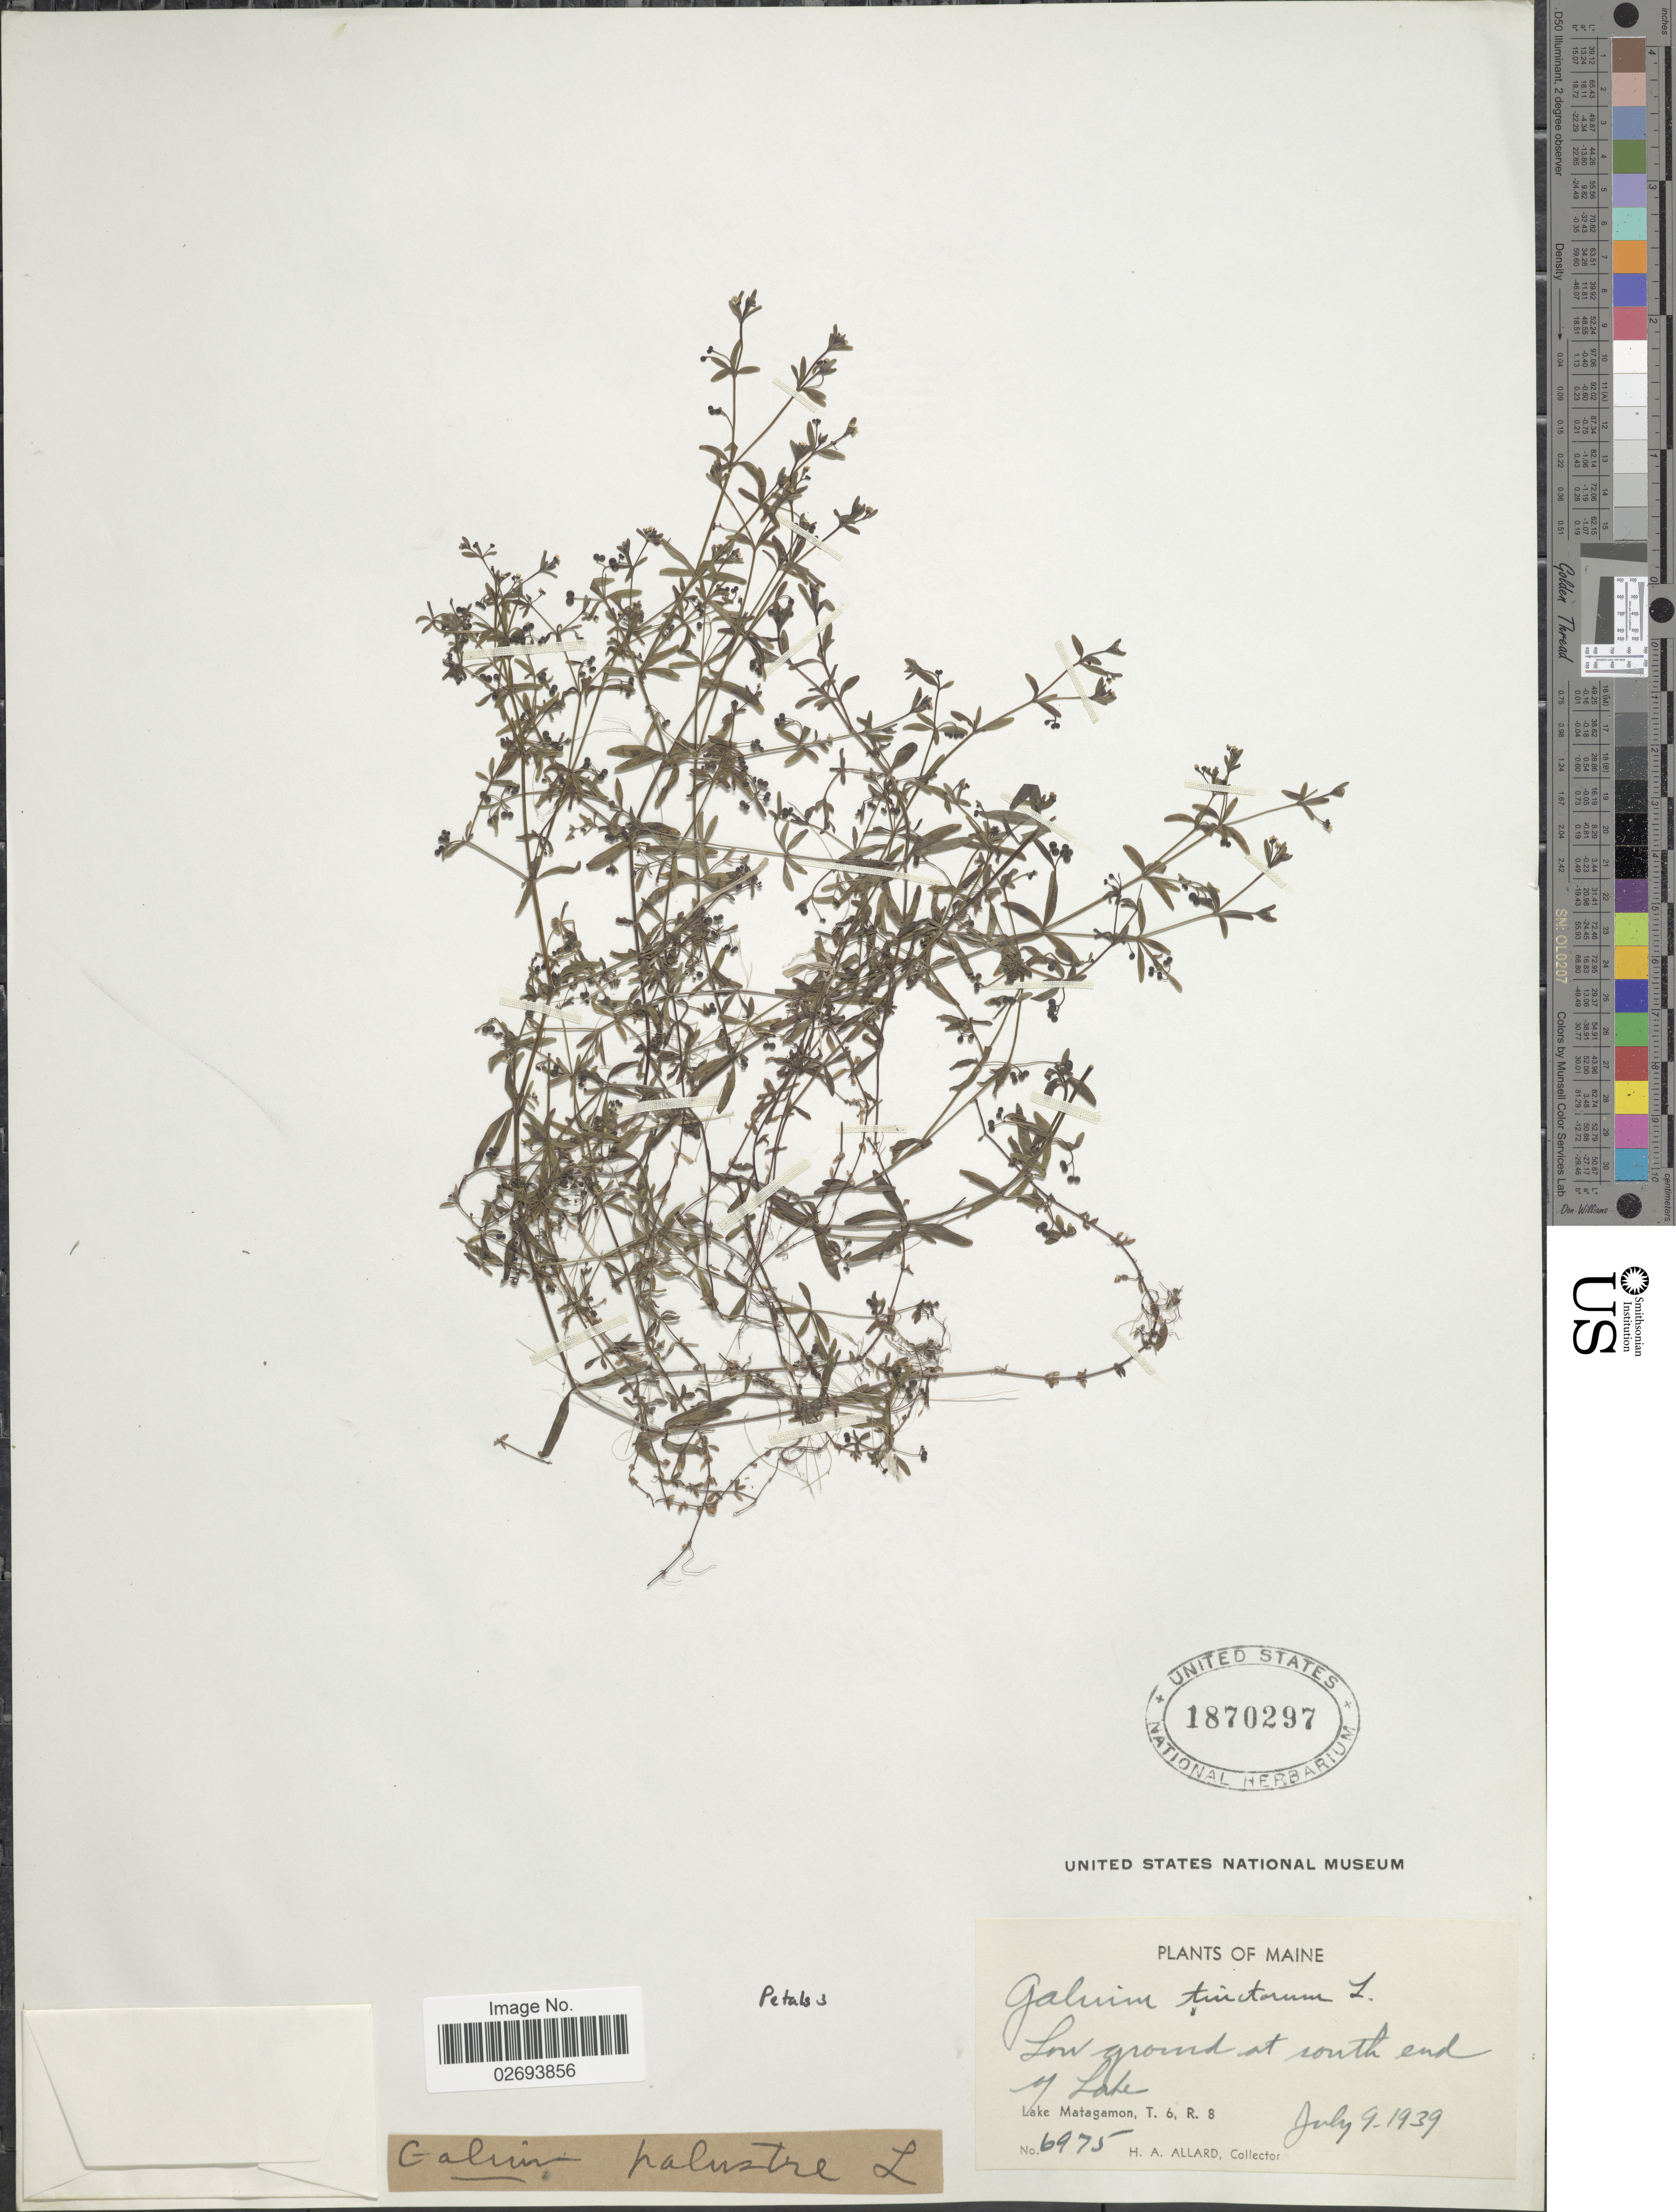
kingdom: Plantae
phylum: Tracheophyta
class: Magnoliopsida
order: Gentianales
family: Rubiaceae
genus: Galium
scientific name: Galium tinctorium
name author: (L.) Scop.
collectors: H. A. Allard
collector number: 6975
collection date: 1939-07-09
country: United States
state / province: Maine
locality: Low ground at south end of Lake. Lake Matagamon, T. 6, R. 8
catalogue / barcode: US 1870297